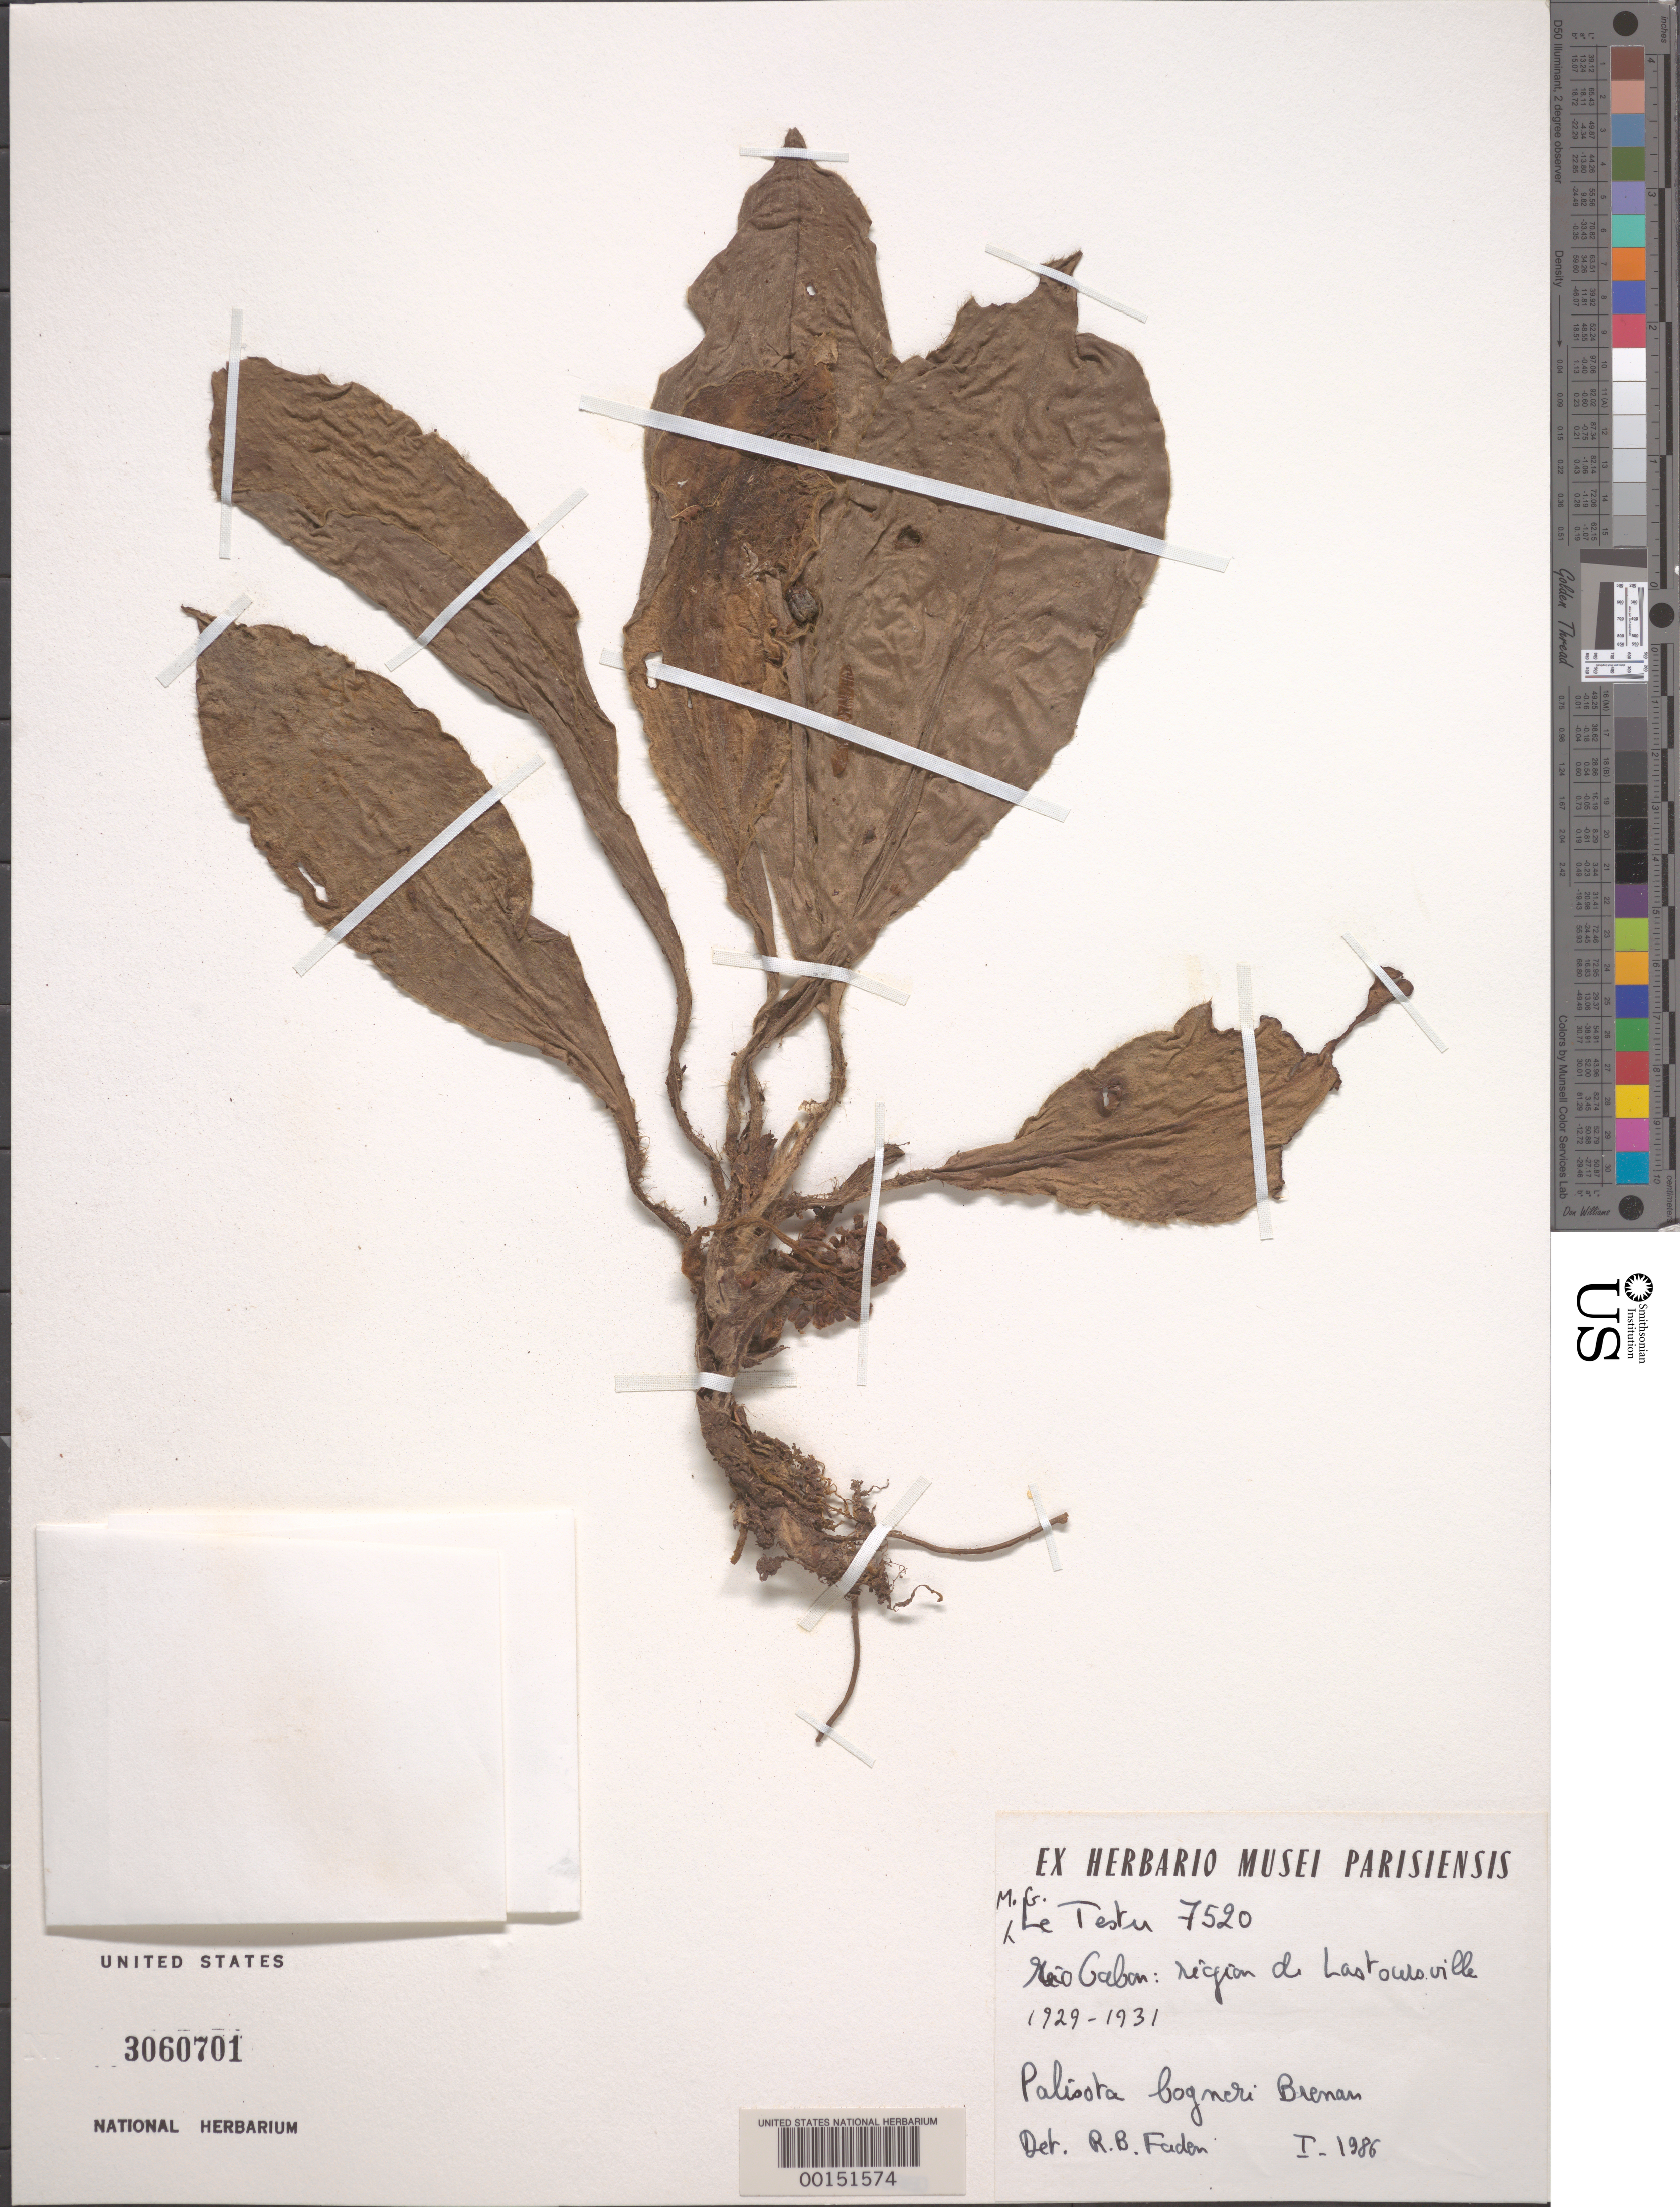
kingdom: Plantae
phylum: Tracheophyta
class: Liliopsida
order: Commelinales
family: Commelinaceae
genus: Palisota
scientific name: Palisota bogneri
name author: Brenan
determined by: Faden, Robert B., (US), Smithsonian Institution - National Museum of Natural History (UNITED STATES)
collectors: G. Le Testu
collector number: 7520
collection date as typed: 1929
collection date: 1929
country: Gabon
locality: Rio Gabon, Lastoursville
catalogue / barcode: US 3060701